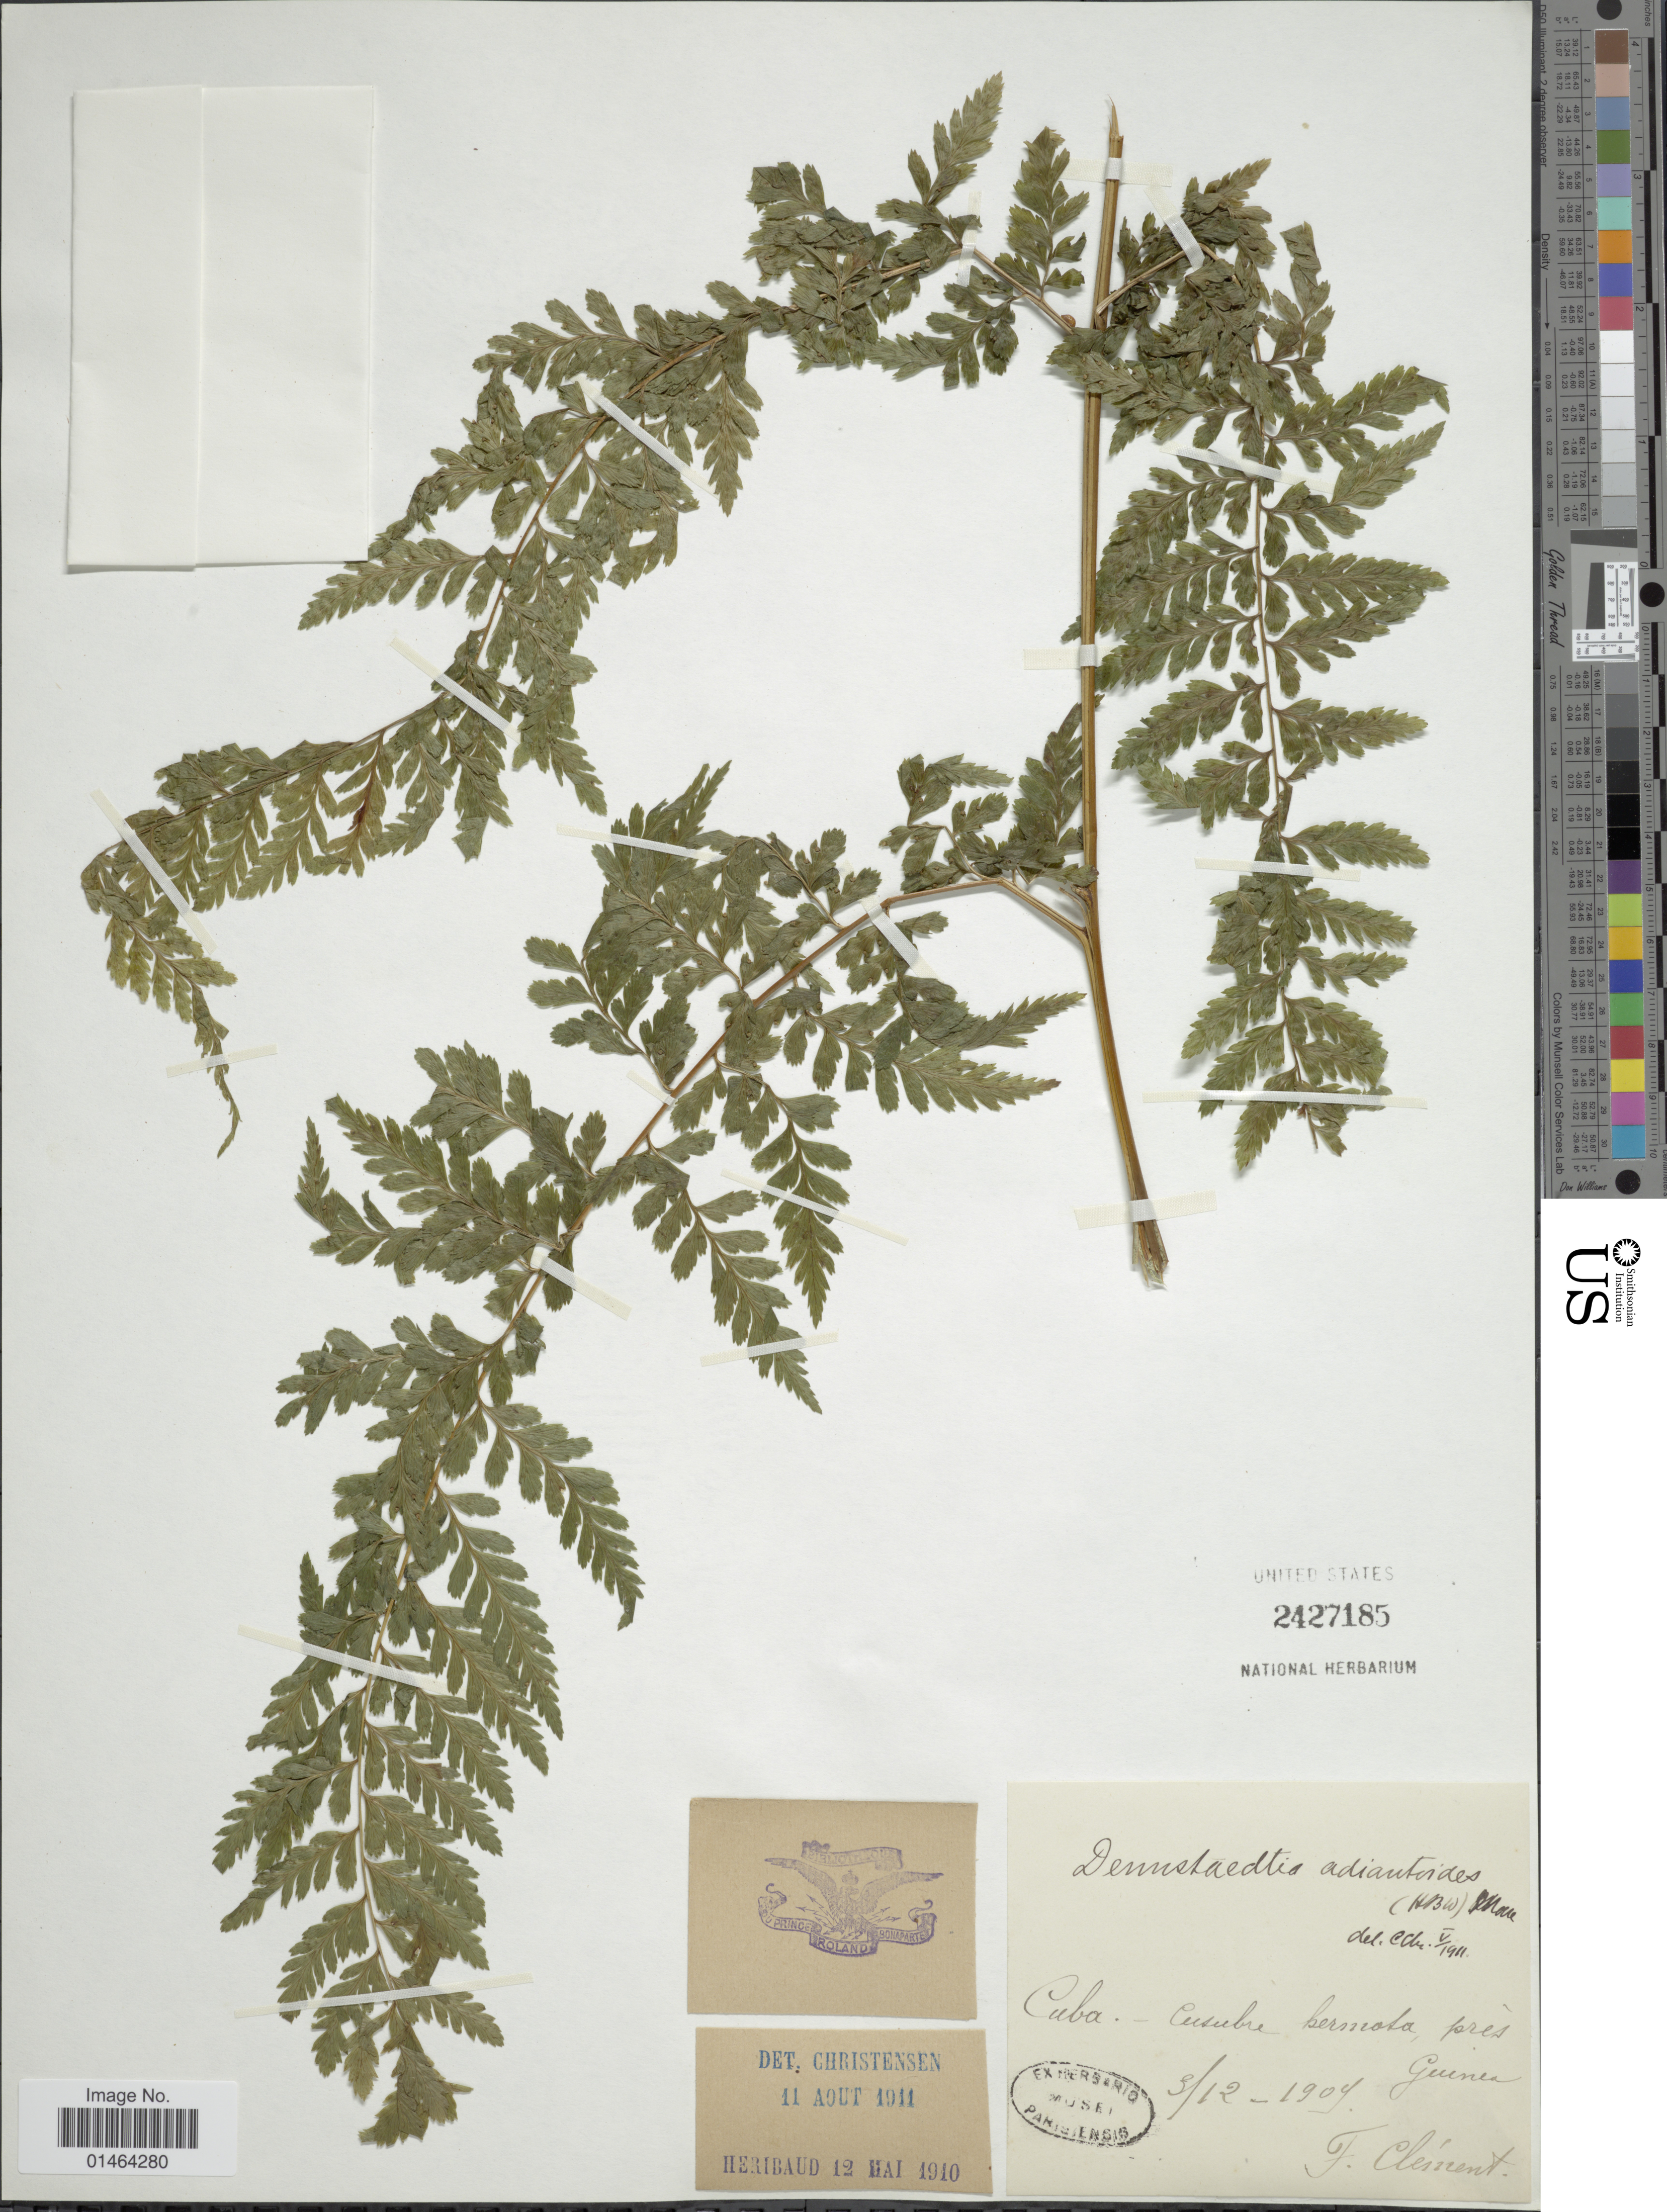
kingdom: Plantae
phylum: Tracheophyta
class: Polypodiopsida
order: Polypodiales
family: Dennstaedtiaceae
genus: Dennstaedtia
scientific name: Dennstaedtia bipinnata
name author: (Cav.) Maxon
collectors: B. Clement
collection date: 1909-12-03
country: Cuba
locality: Cusubre Hermosa, près Guinea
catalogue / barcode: US 2427185